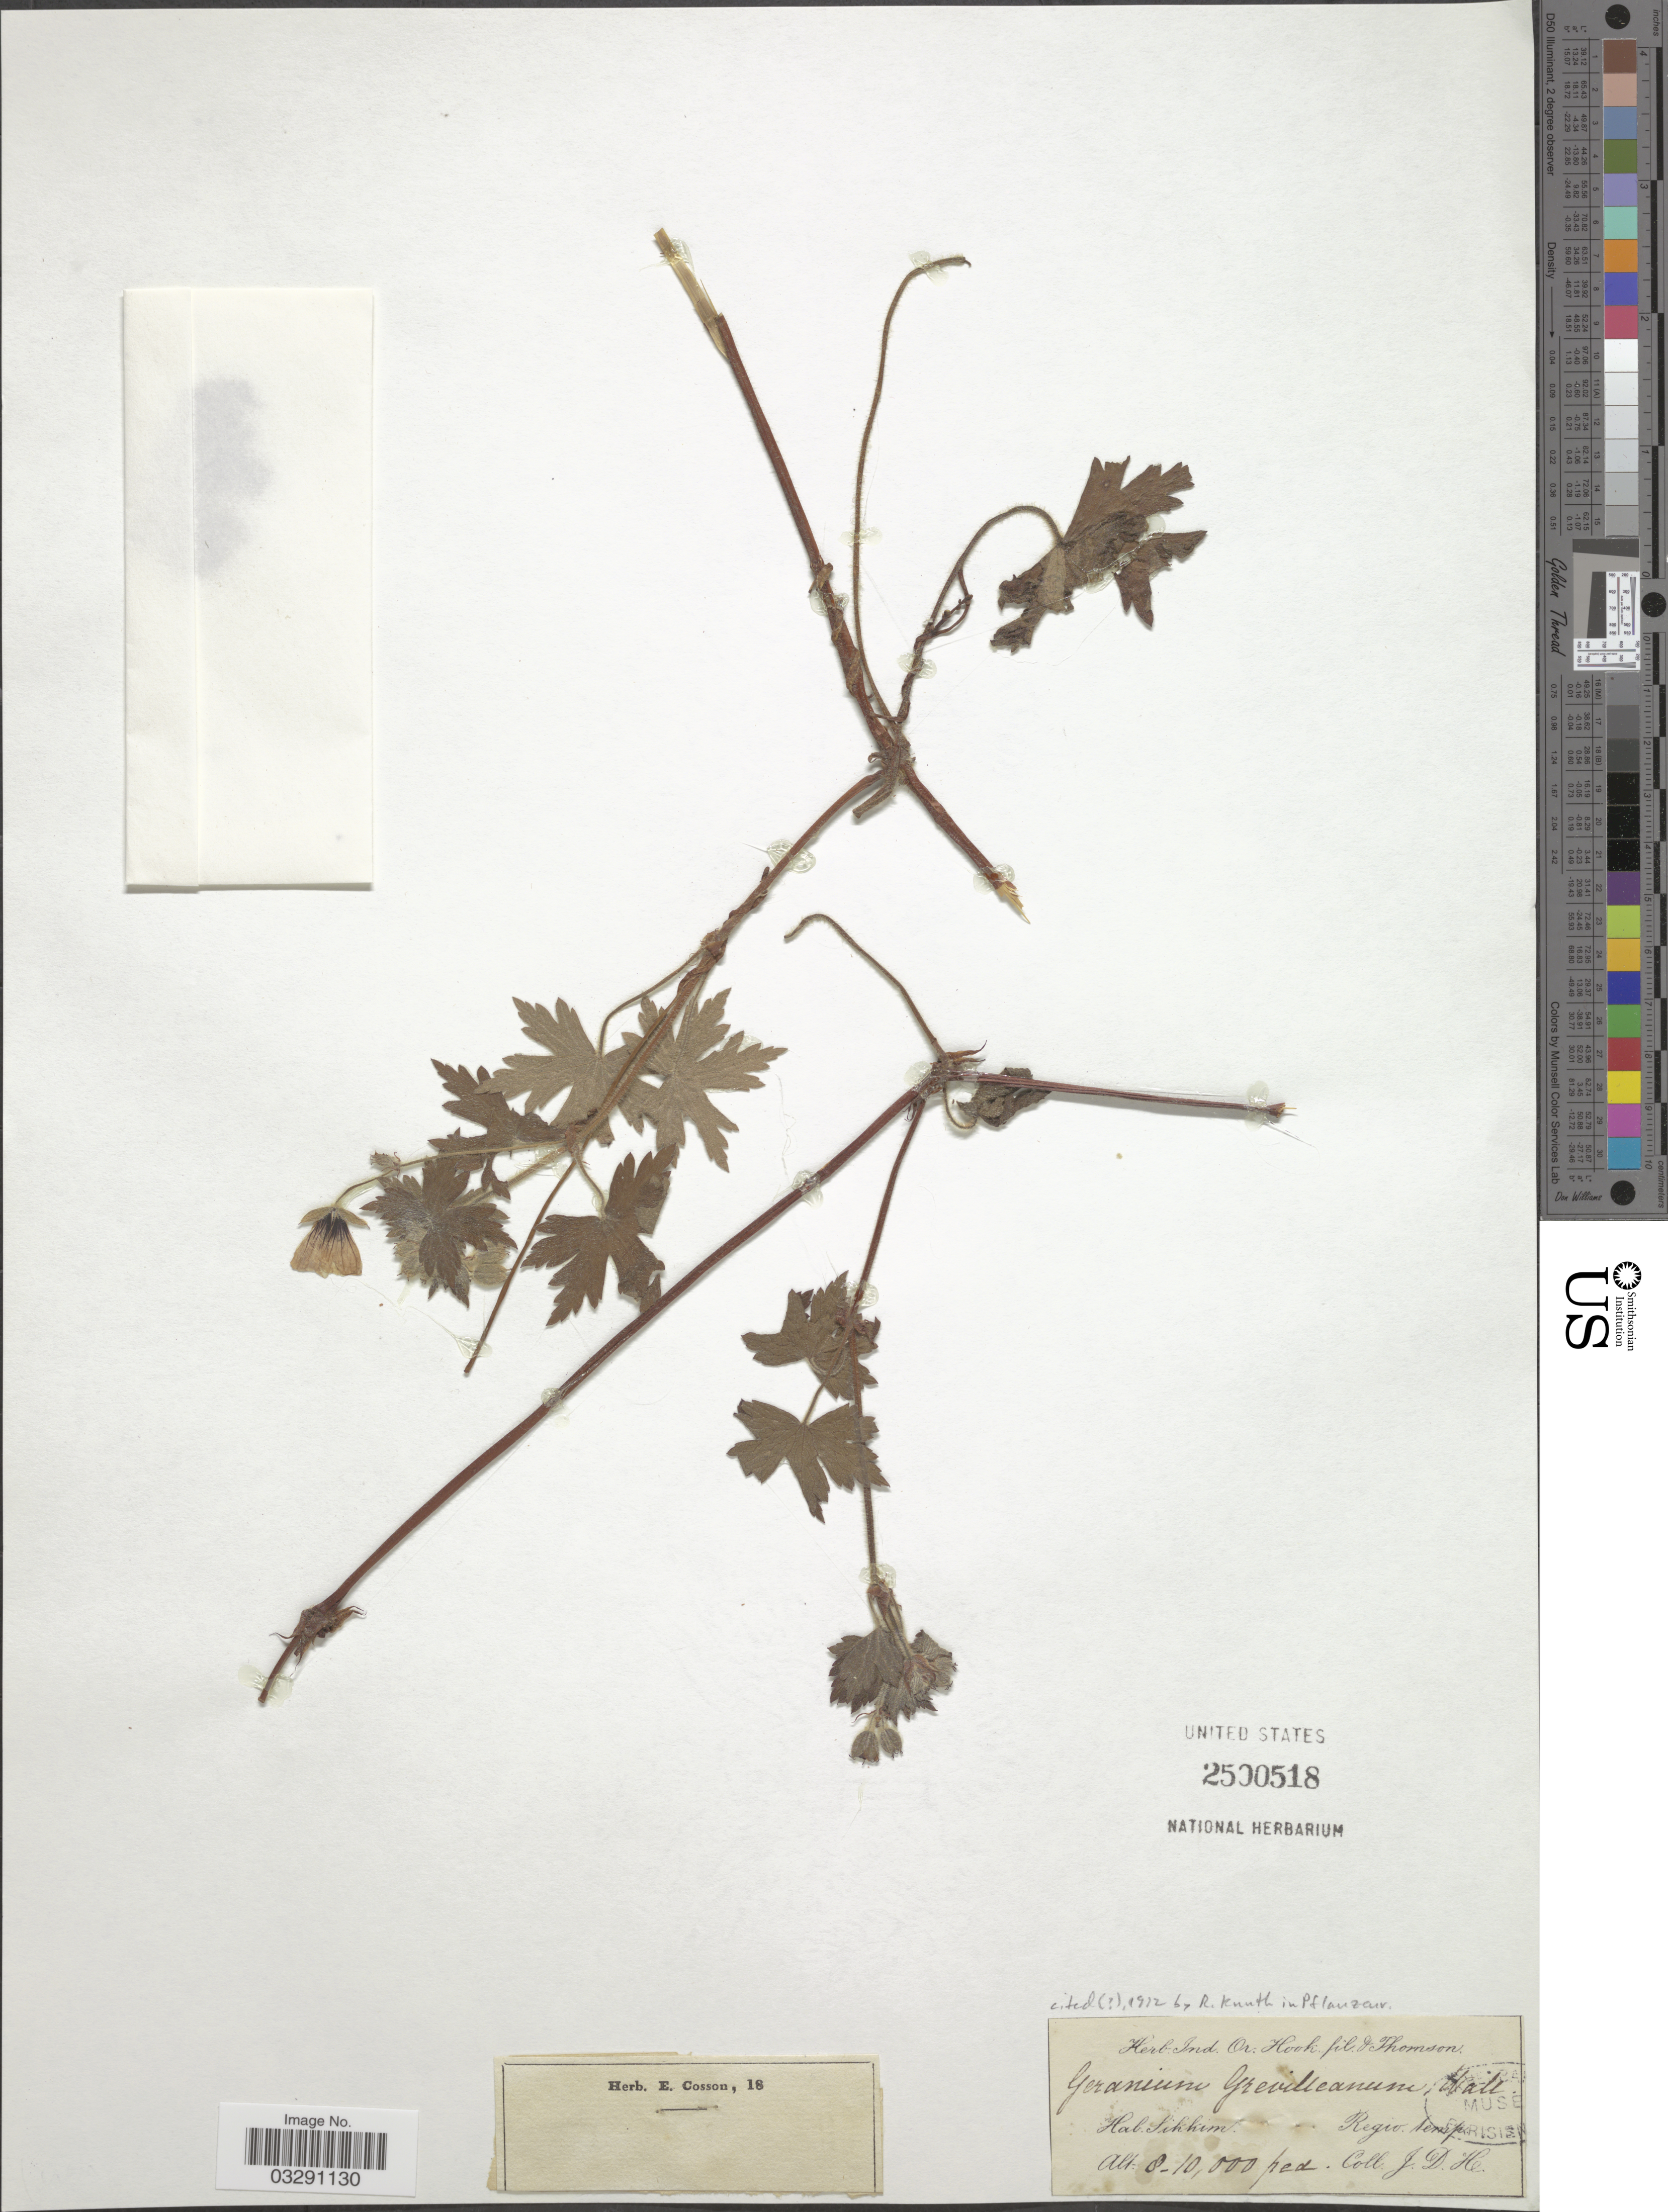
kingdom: Plantae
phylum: Tracheophyta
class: Magnoliopsida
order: Geraniales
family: Geraniaceae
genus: Geranium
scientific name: Geranium procurrens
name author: Yeo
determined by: Aedo, C.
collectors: J. D. Hooker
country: India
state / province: Sikkim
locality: Sikkim. Regio. temp.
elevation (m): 2438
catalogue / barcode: US 2500518